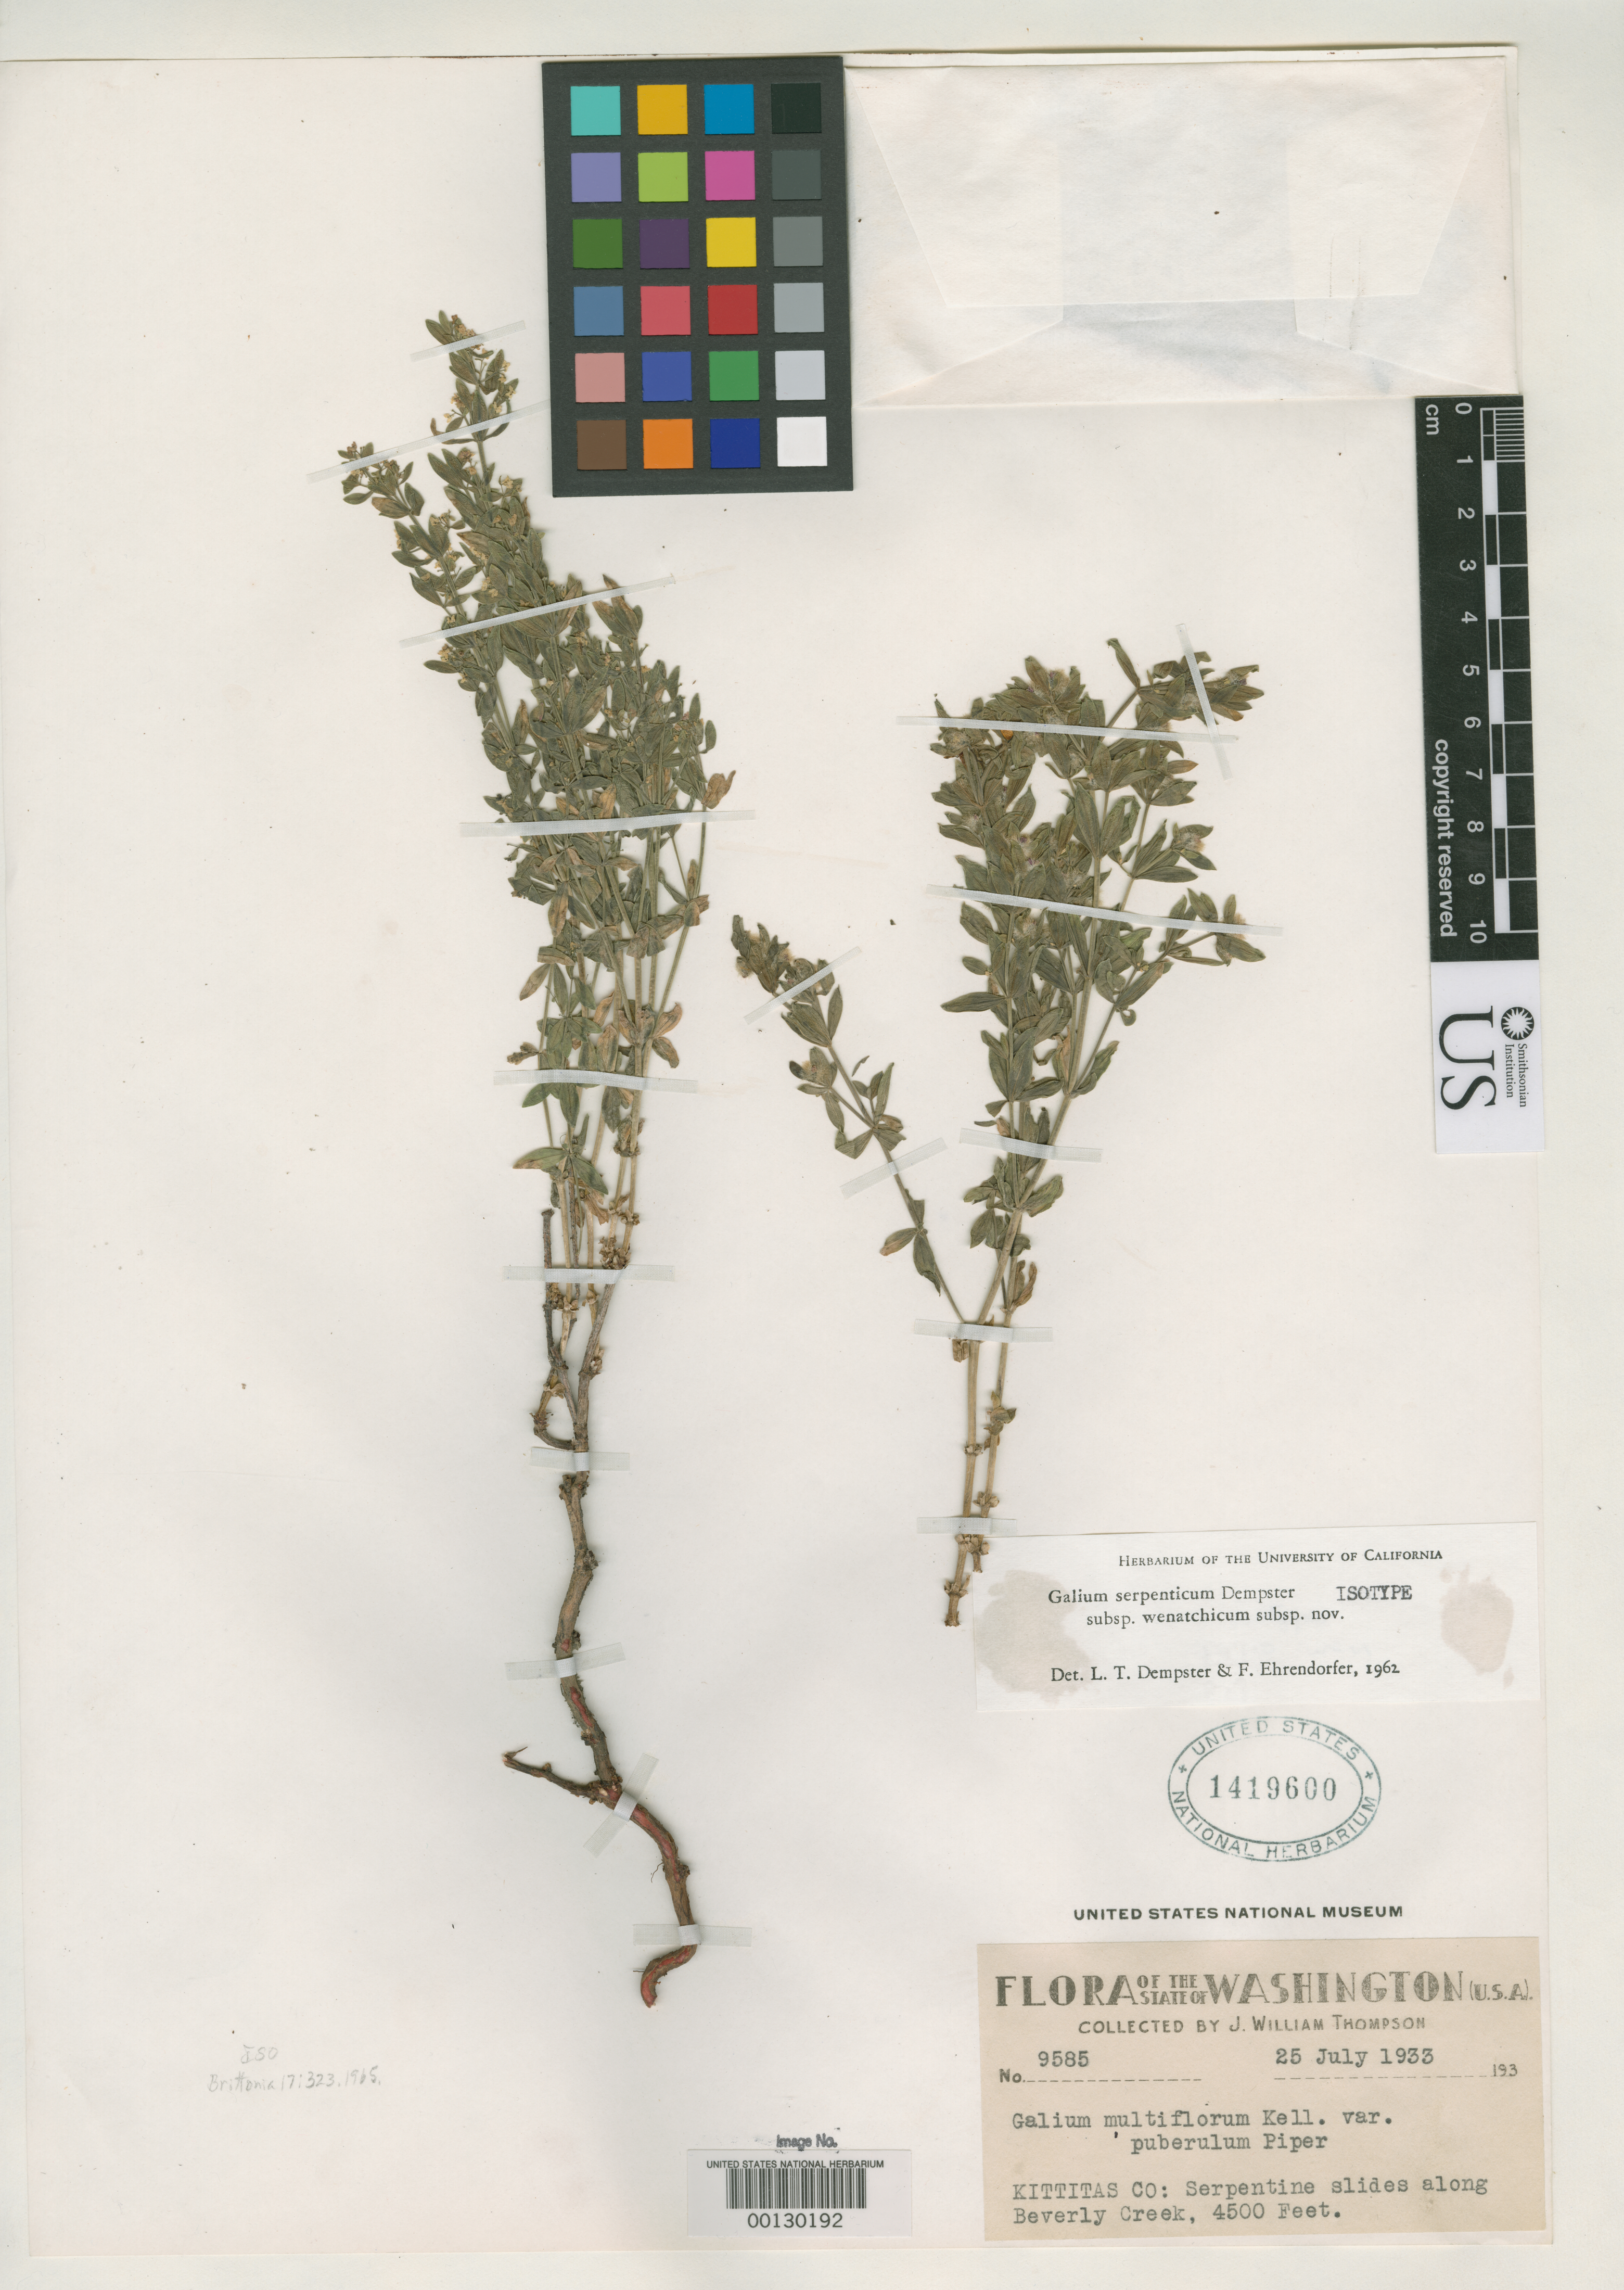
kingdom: Plantae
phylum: Tracheophyta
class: Magnoliopsida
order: Gentianales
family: Rubiaceae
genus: Galium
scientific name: Galium serpenticum subsp. wenatchicum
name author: Dempster & Ehrend.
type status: Isotype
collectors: J. W. Thompson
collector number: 9585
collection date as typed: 25 Jul 1933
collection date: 1933-07-25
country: United States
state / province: Washington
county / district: Kittitas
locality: Beverly Creek; alt. 4500 ft.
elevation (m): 1372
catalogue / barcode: US 1419600